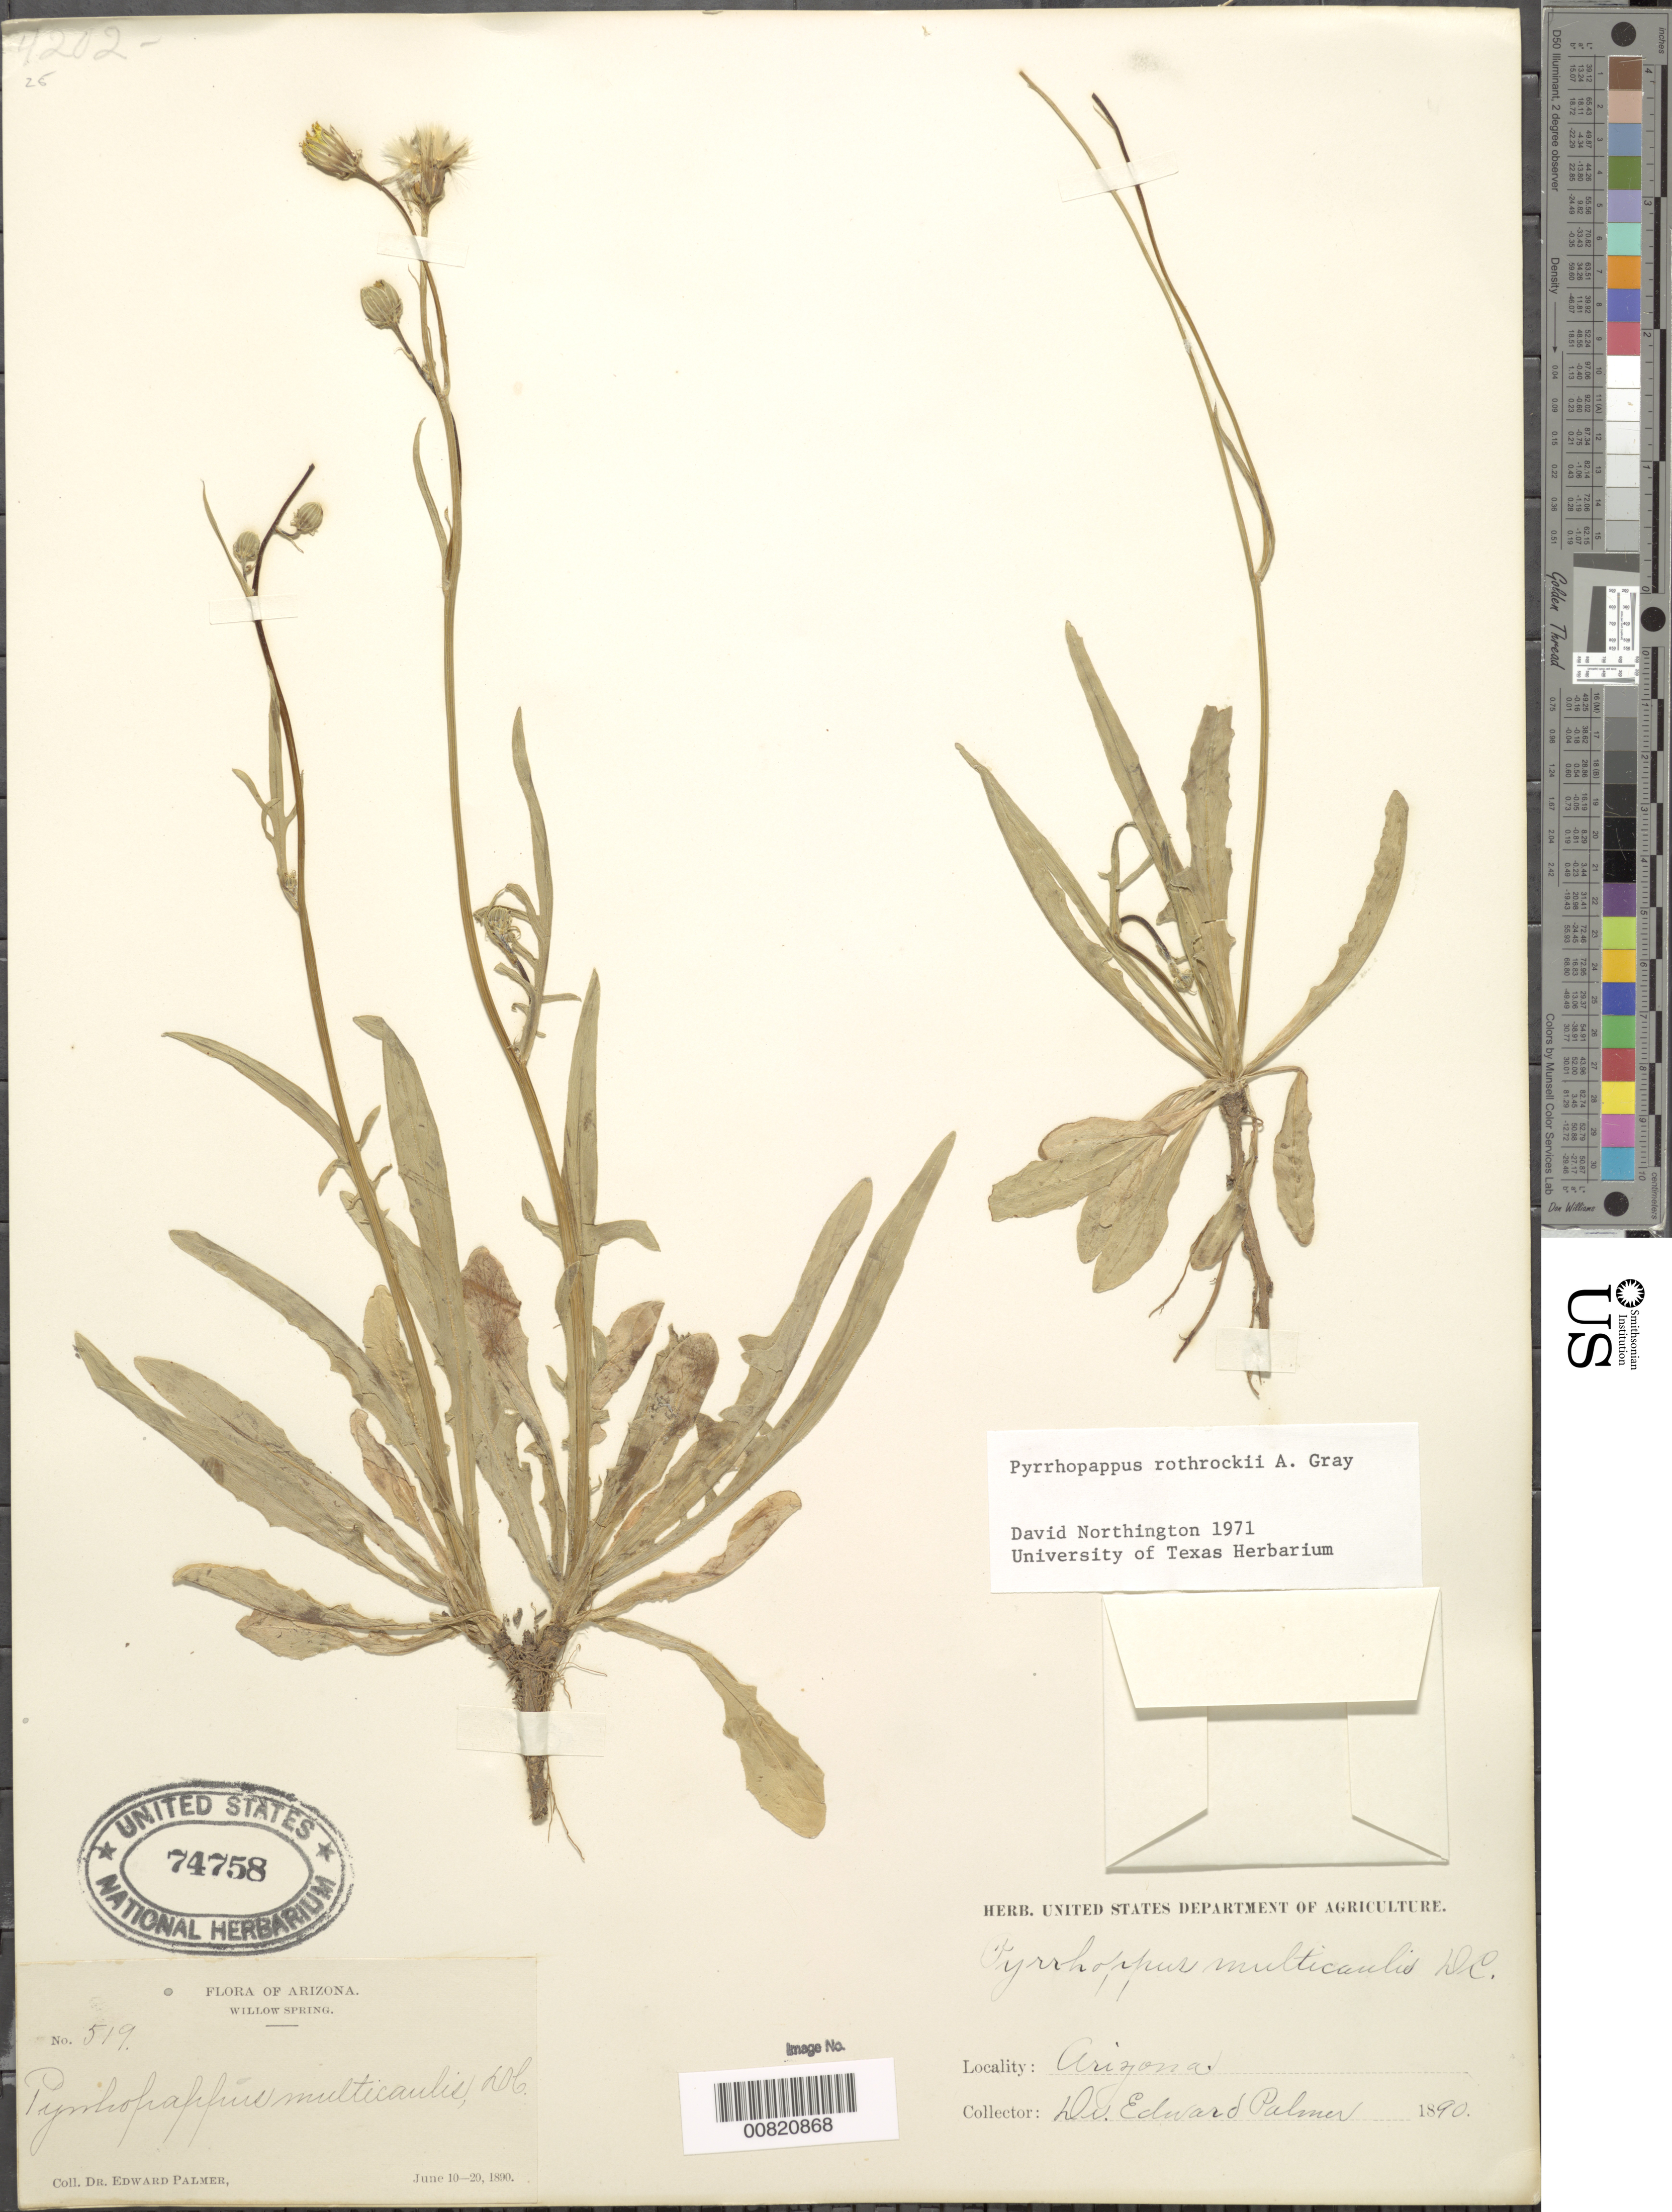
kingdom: Plantae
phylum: Tracheophyta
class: Magnoliopsida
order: Asterales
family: Asteraceae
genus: Pyrrhopappus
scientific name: Pyrrhopappus rothrockii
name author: A. Gray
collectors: E. Palmer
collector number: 519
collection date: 1890-06-10/1890-06-20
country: United States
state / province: Arizona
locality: Willow Spring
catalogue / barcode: US 74758